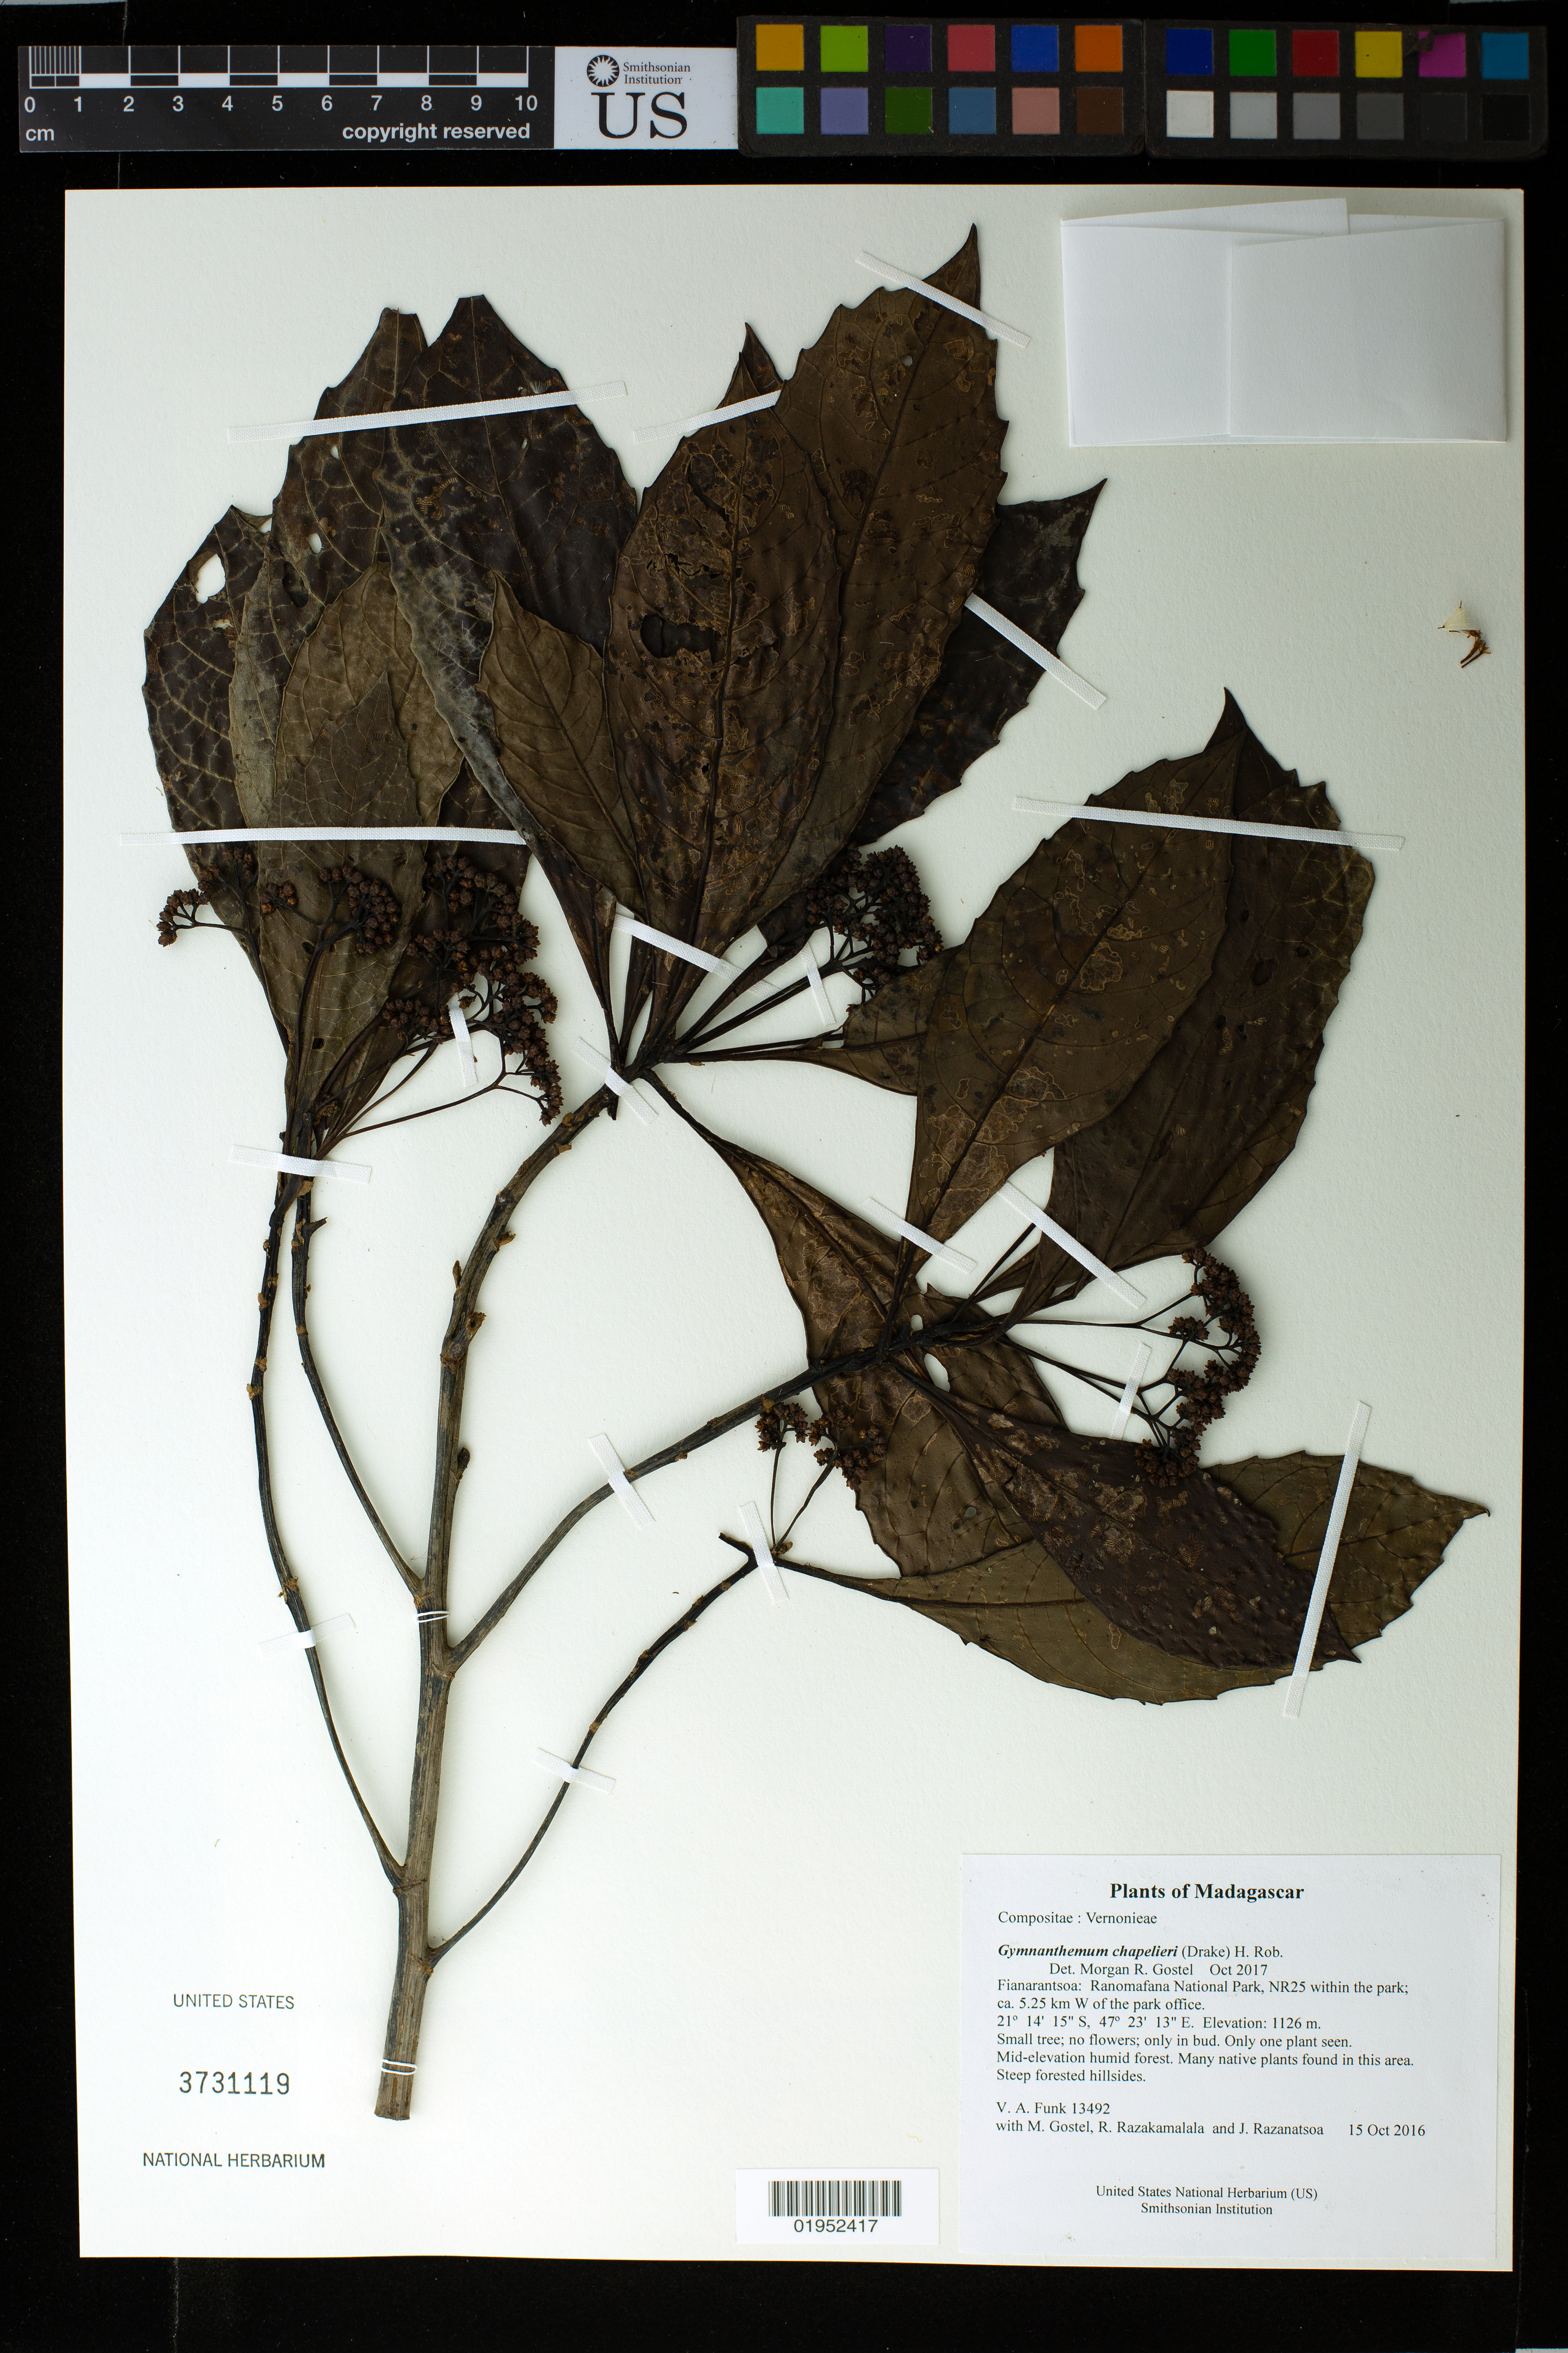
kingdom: Plantae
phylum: Tracheophyta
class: Magnoliopsida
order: Asterales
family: Asteraceae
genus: Gymnanthemum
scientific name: Gymnanthemum chapelieri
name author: (Drake) H. Rob.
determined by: Gostel, M. R.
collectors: M. R. Gostel, R. Razakamalala & J. Razanatsoa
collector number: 13492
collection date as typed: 15 Oct 2016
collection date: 2016-10-15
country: Madagascar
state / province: Haute Matsiatra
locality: Ranomafana National Park, NR25 within the park; ca. 5.25 km W of the park office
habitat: Mid-elevation humid forest. Many native plants found in this area. Steep forested hillsides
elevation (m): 1126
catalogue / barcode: US 3731119